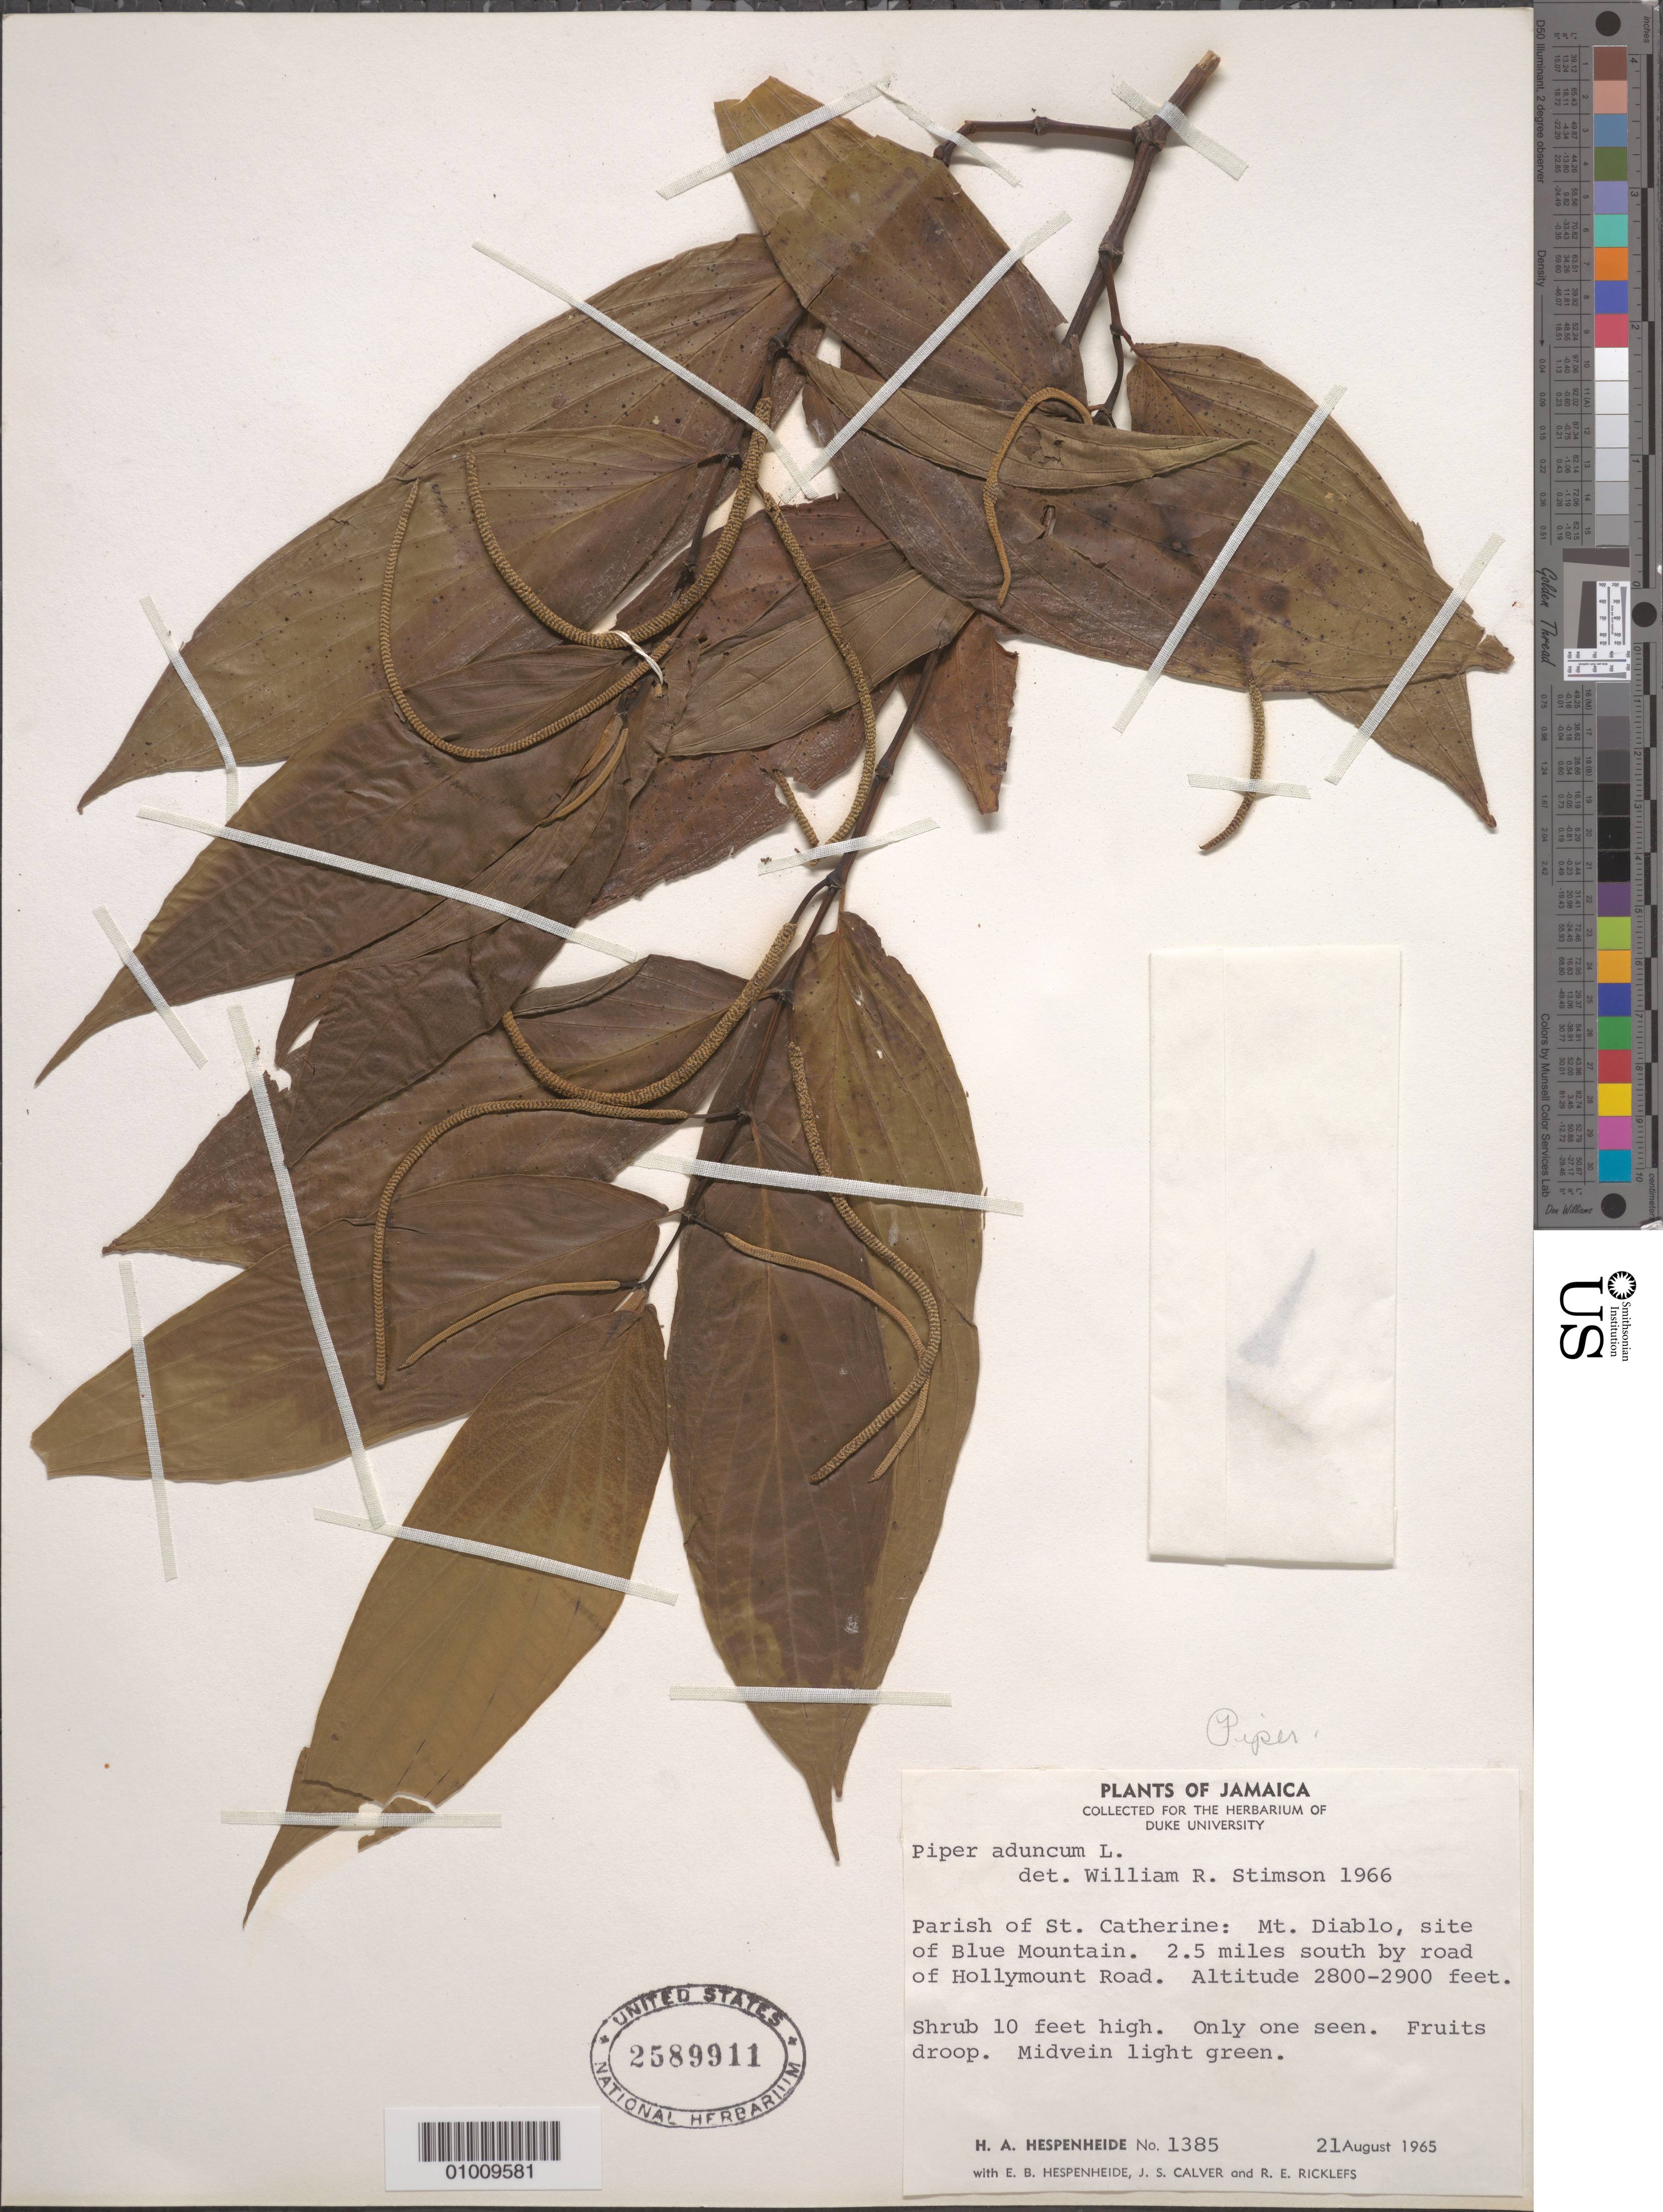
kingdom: Plantae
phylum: Tracheophyta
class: Magnoliopsida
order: Piperales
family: Piperaceae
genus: Piper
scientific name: Piper aduncum var. aduncum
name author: L.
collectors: H. A. Hespenheide & E. Hespenheide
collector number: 1385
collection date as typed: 21 Aug 1965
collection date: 1965-08-21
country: Jamaica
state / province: Saint Catherine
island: Jamaica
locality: Mt. Diablo, site of Blue Mountain 2.5 Miles S by road of Hollymount Rd.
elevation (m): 853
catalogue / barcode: US 2589911